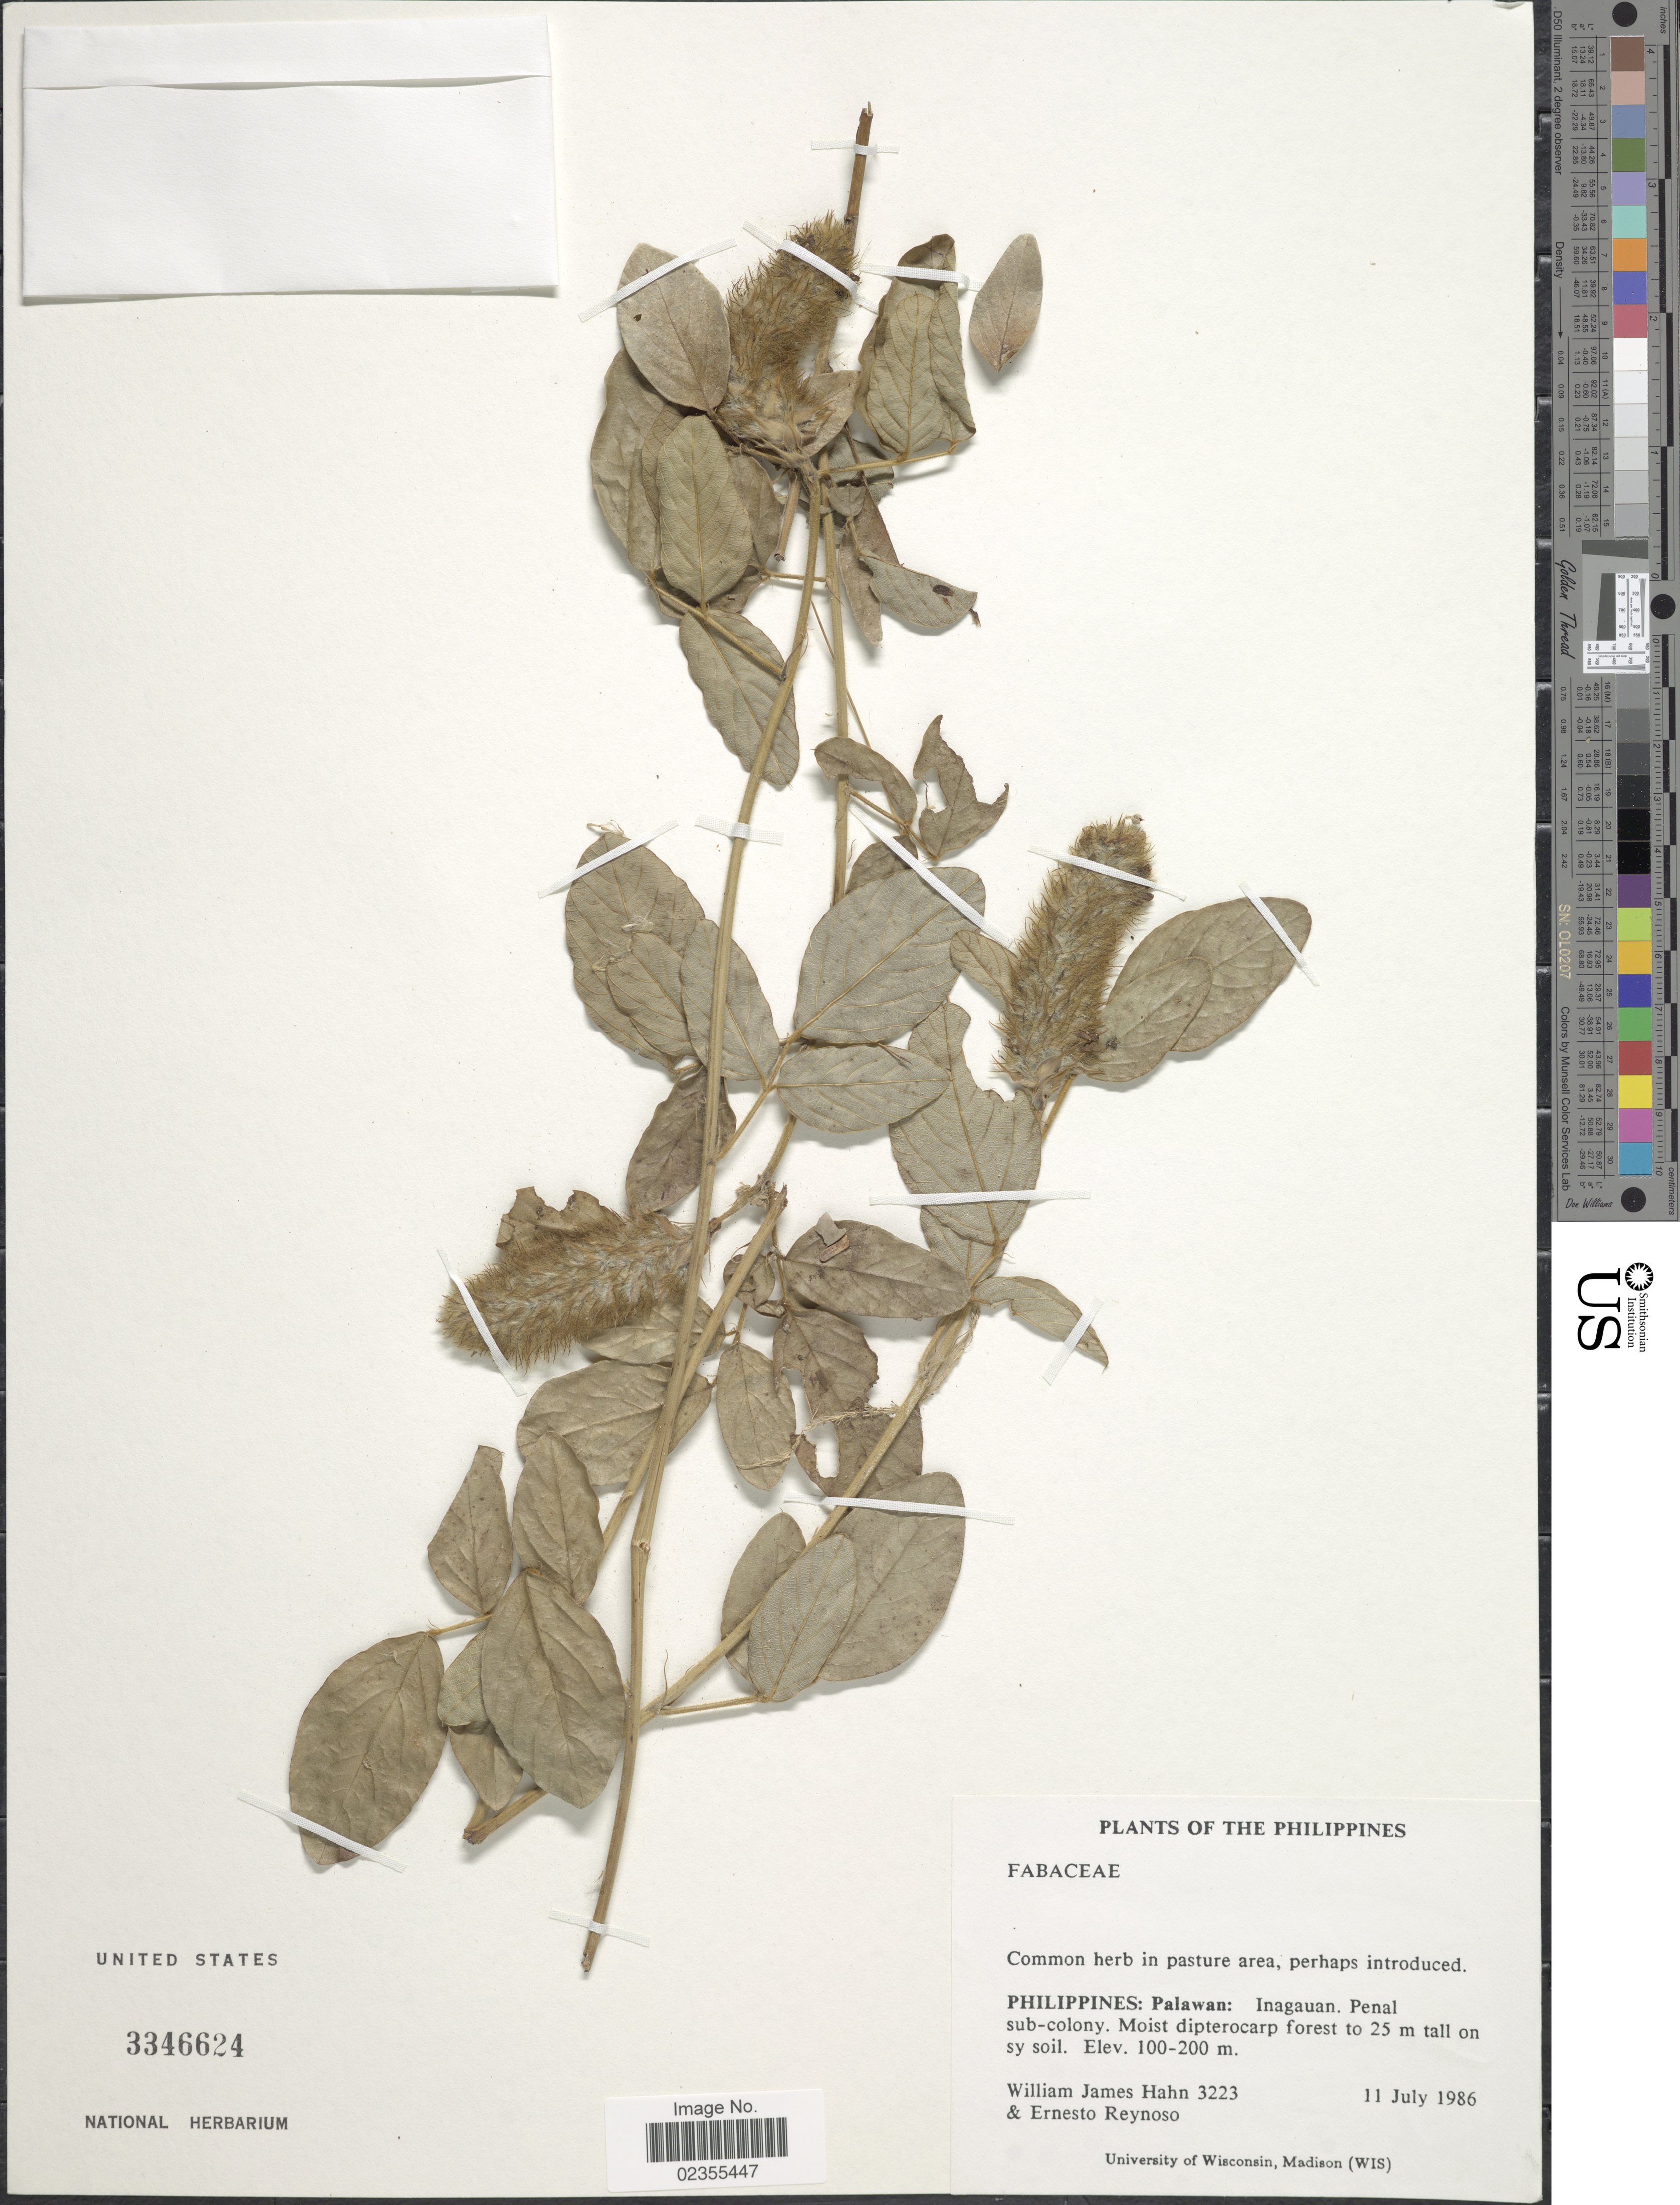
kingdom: Plantae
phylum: Tracheophyta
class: Magnoliopsida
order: Fabales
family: Fabaceae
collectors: W. J. Hahn & E. Reynoso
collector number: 3223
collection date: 1986-07-11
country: Philippines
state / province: Mimaropa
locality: Palawan: Inagauan, Penal sub-colony. Moist dipterocarp forest to 25 m tall on sy soil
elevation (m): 100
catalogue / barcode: US 3346624